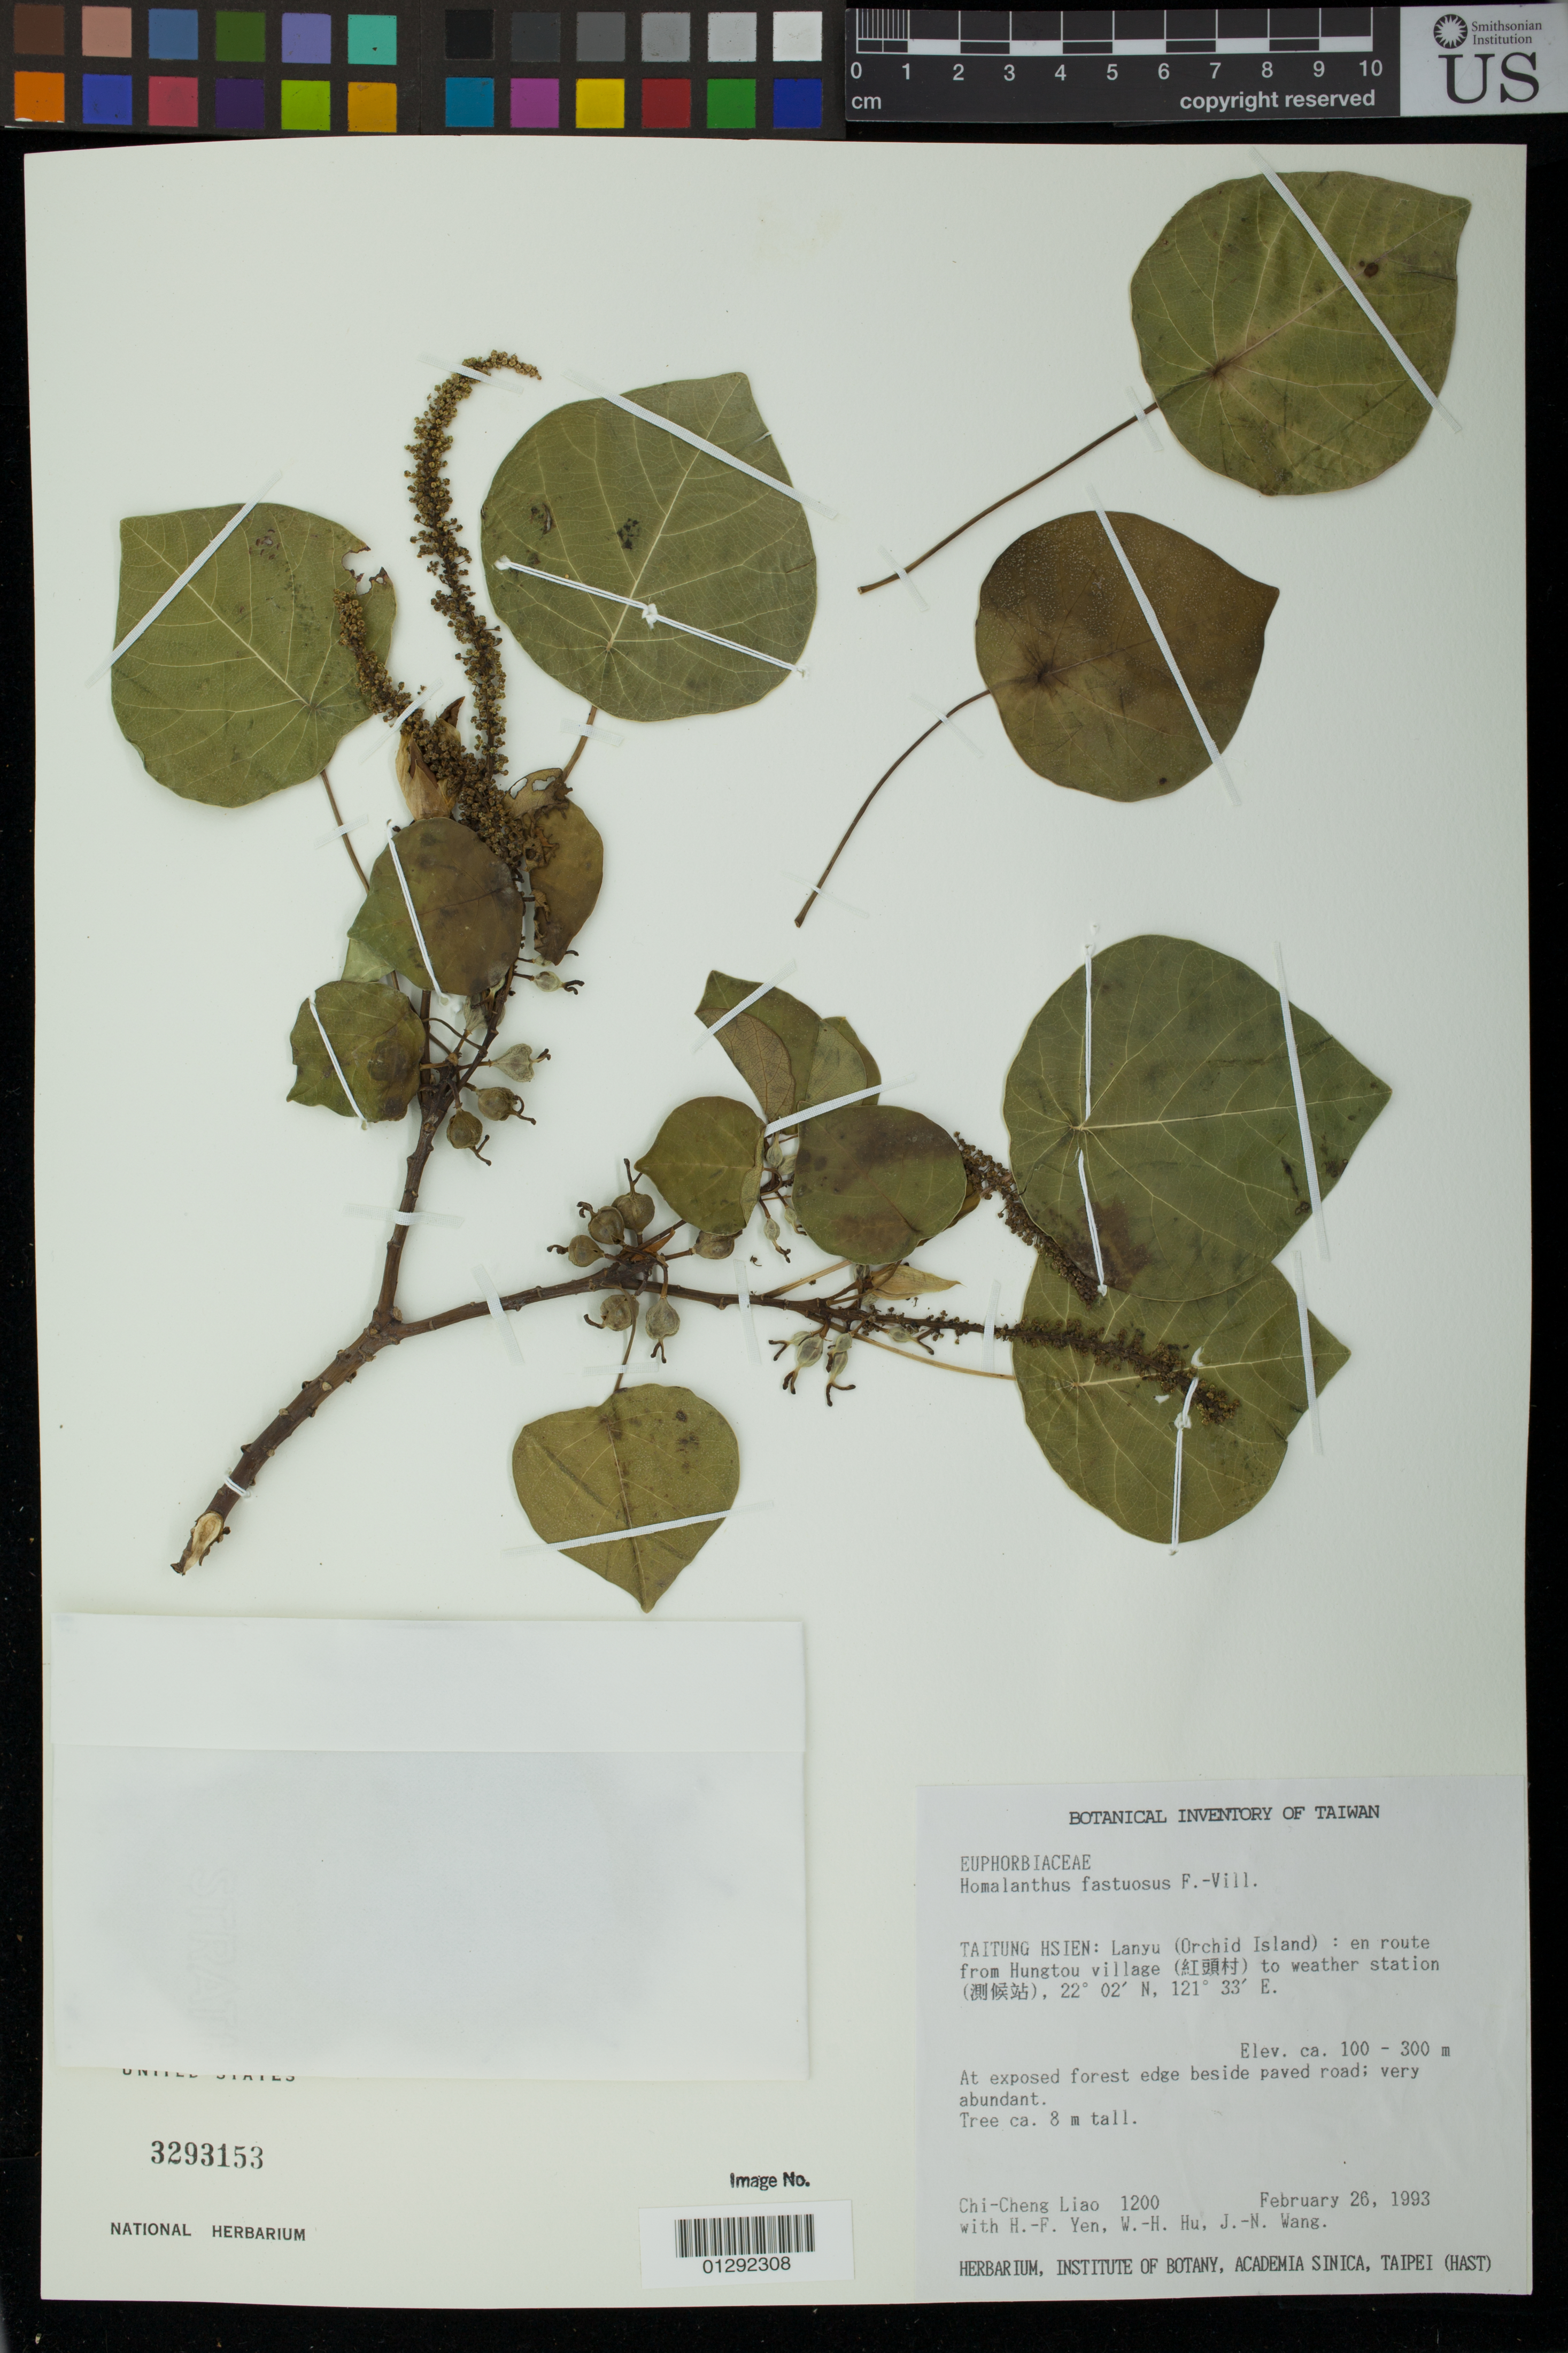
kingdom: Plantae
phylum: Tracheophyta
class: Magnoliopsida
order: Malpighiales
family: Euphorbiaceae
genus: Homalanthus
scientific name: Homalanthus fastuosus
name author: (Linden) Fern.-Vill.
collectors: C. Liao, H. Yen, W. H. Hu & J. Wang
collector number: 1200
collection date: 1993-02-26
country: Taiwan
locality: Taitung. Lanyu (Orchid Island): en route from Hungtou village to weather station.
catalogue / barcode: US 3293153